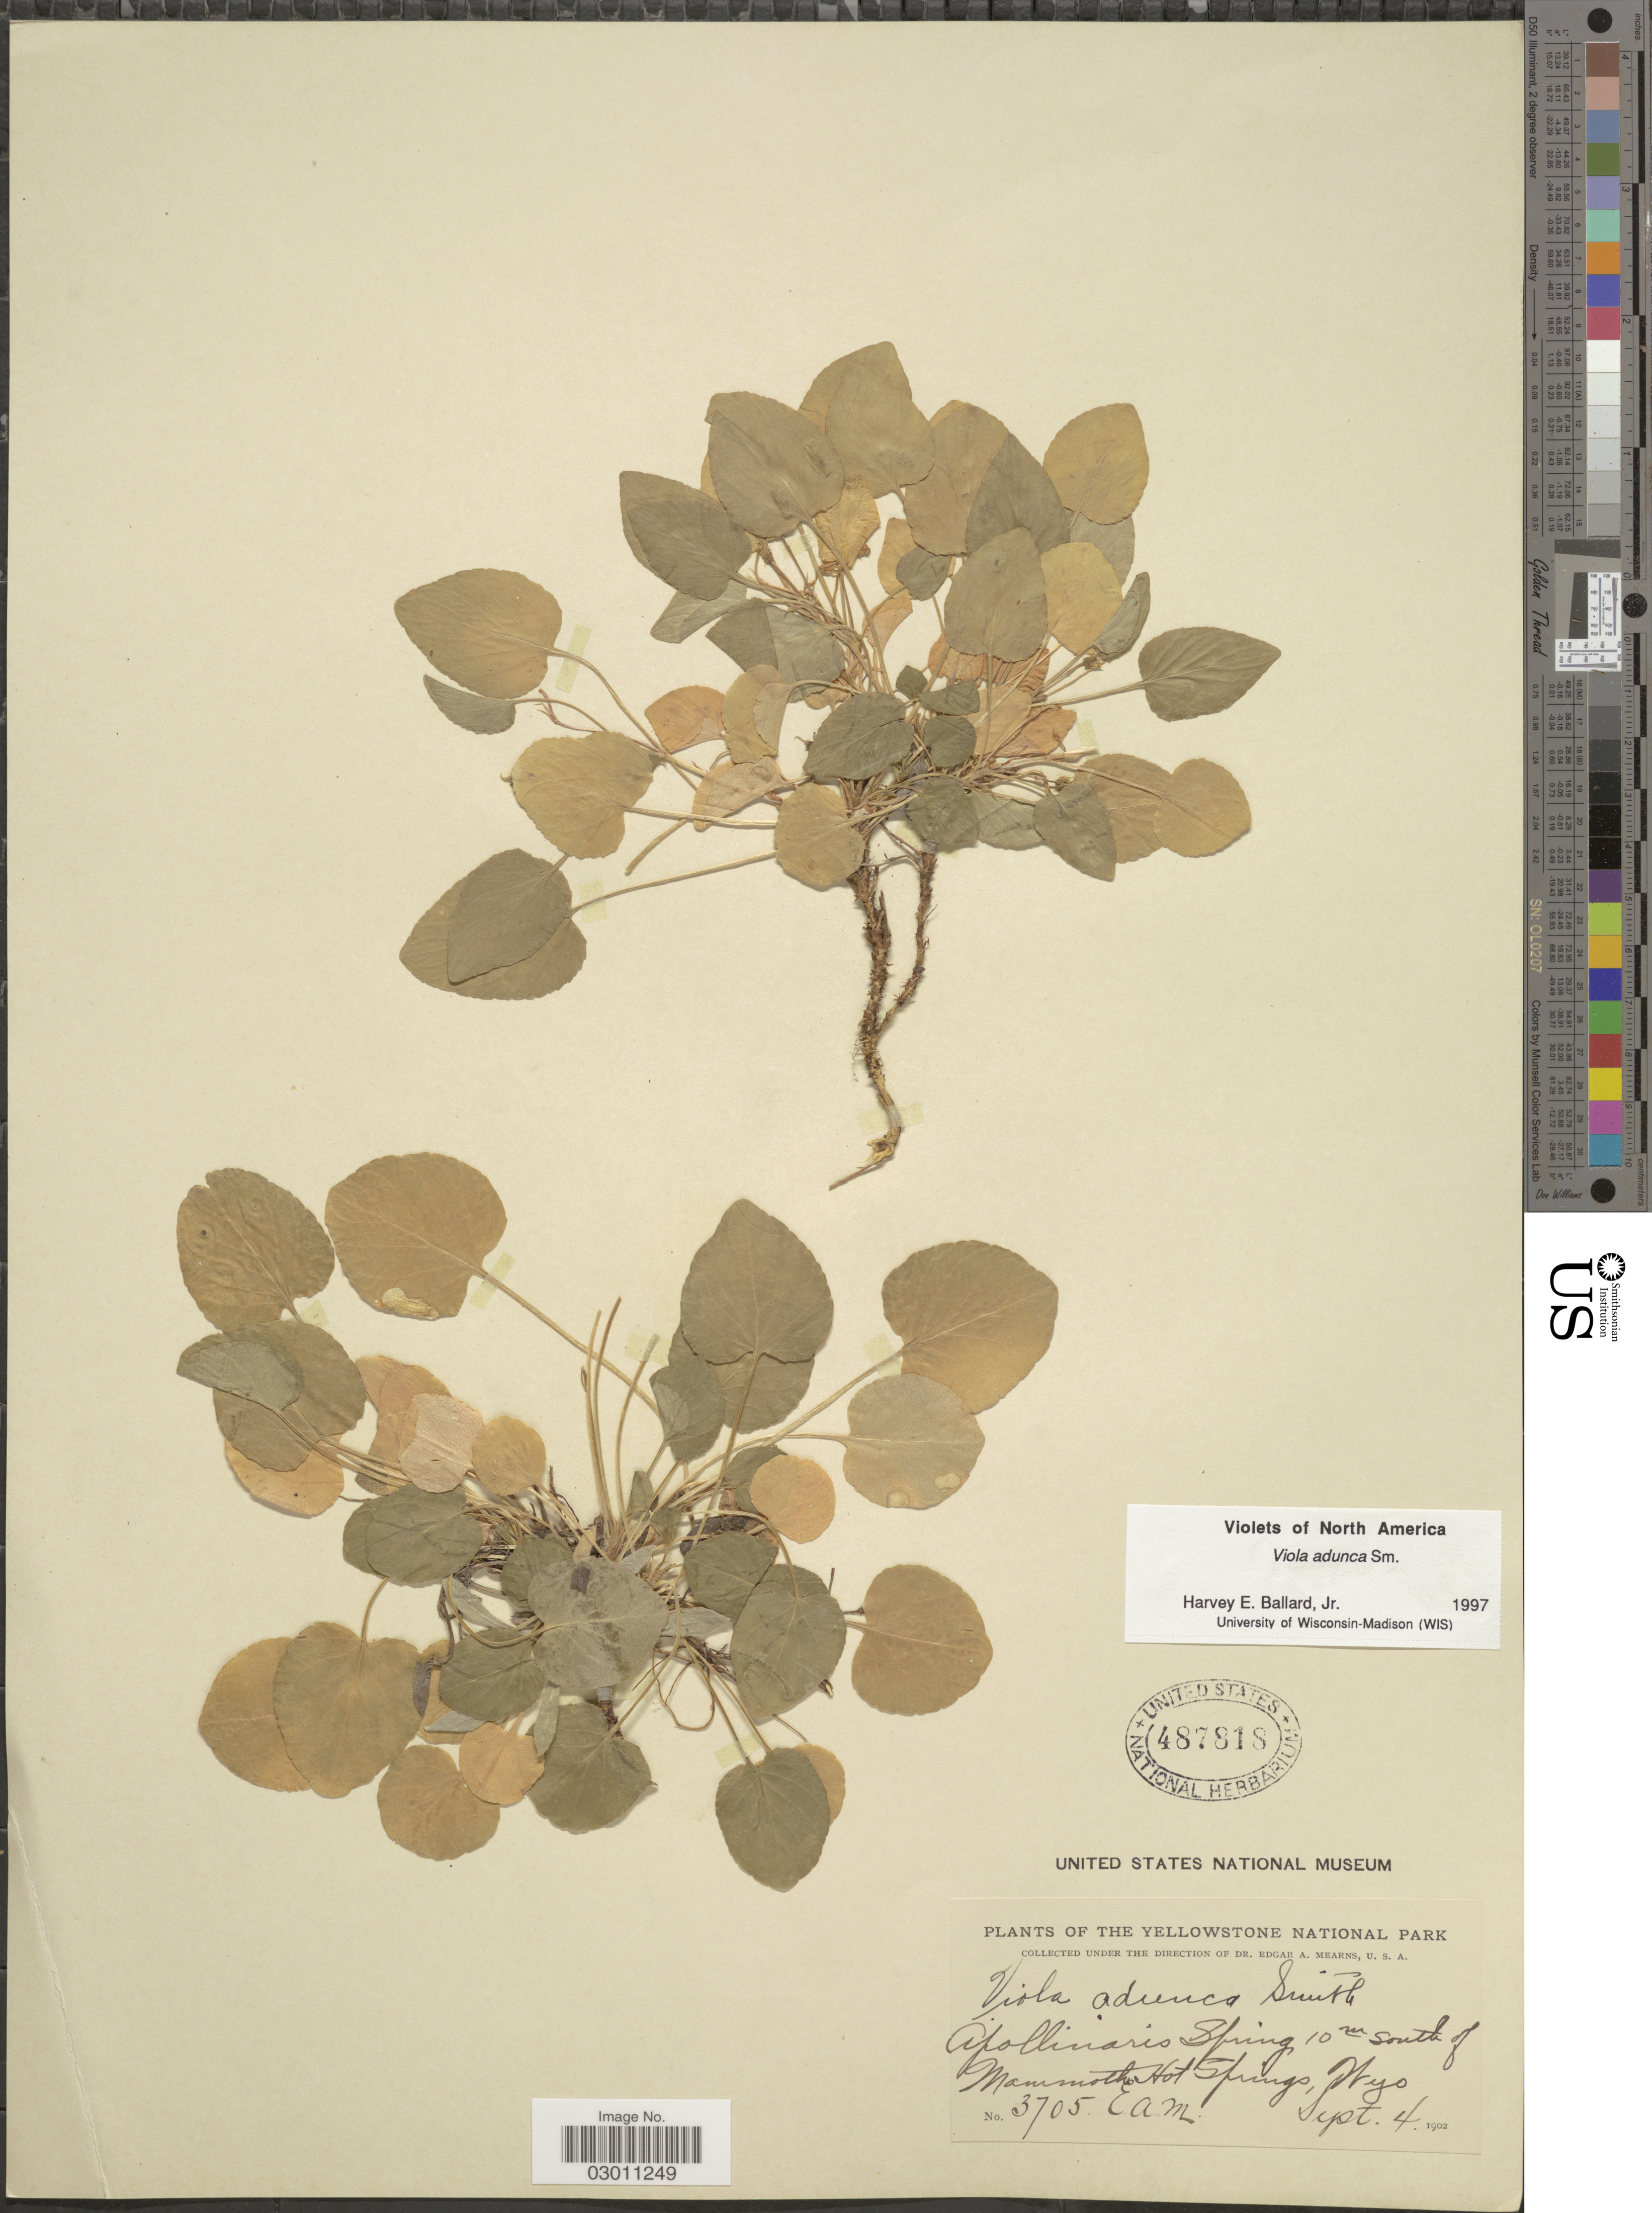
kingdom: Plantae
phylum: Tracheophyta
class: Magnoliopsida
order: Malpighiales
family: Violaceae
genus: Viola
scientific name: Viola adunca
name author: Sm.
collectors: E. A. Mearns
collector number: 3705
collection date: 1902-09-04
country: United States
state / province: Wyoming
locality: Yellowstone National Park. Apollinaris Spring, 10 m south of Mammoth Hot Springs, Wyo.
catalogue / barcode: US 487818